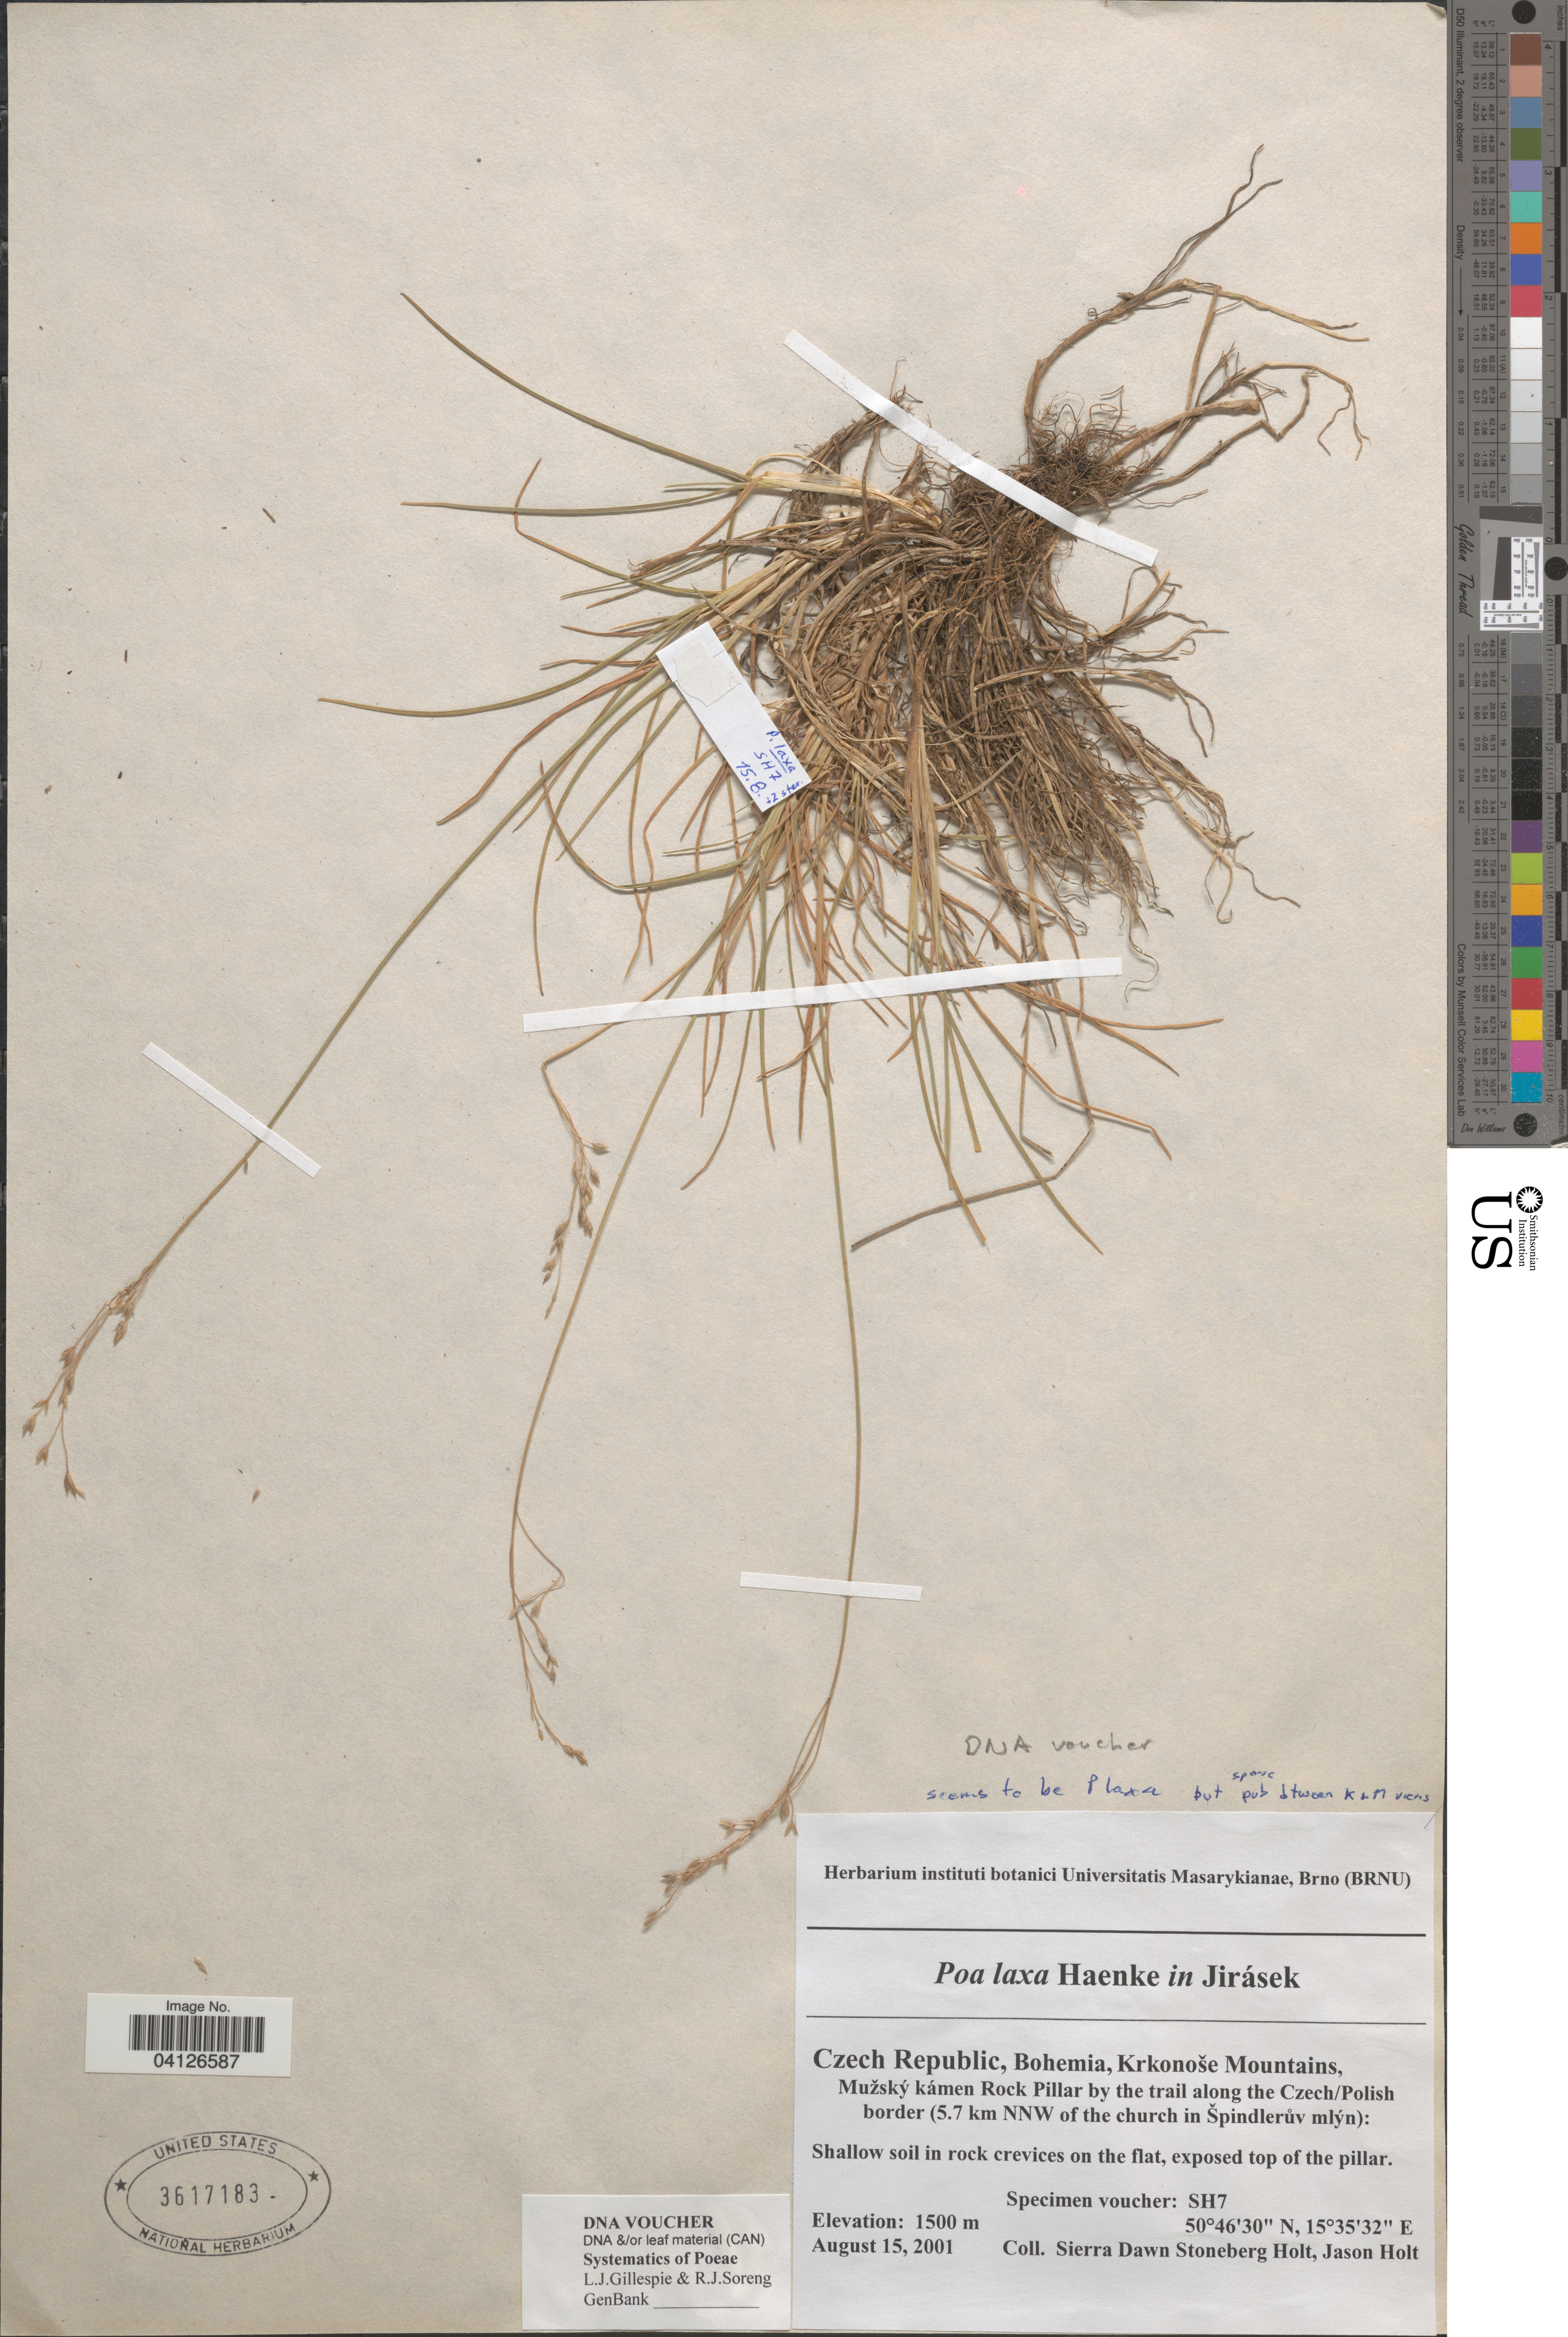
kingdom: Plantae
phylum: Tracheophyta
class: Liliopsida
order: Poales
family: Poaceae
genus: Poa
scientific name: Poa laxa Lam., nom. illeg.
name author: Lam.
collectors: S. Holt & J. A. Holt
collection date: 2001-08-15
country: Czechia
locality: Bohemia, Krkonoše Mountains, Mužský kámen Rock Pillar by the trail along the Czech/Polish border (5.7 km NNW of the church in Špindlerův mlýn).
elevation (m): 1500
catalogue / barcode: US 3617183